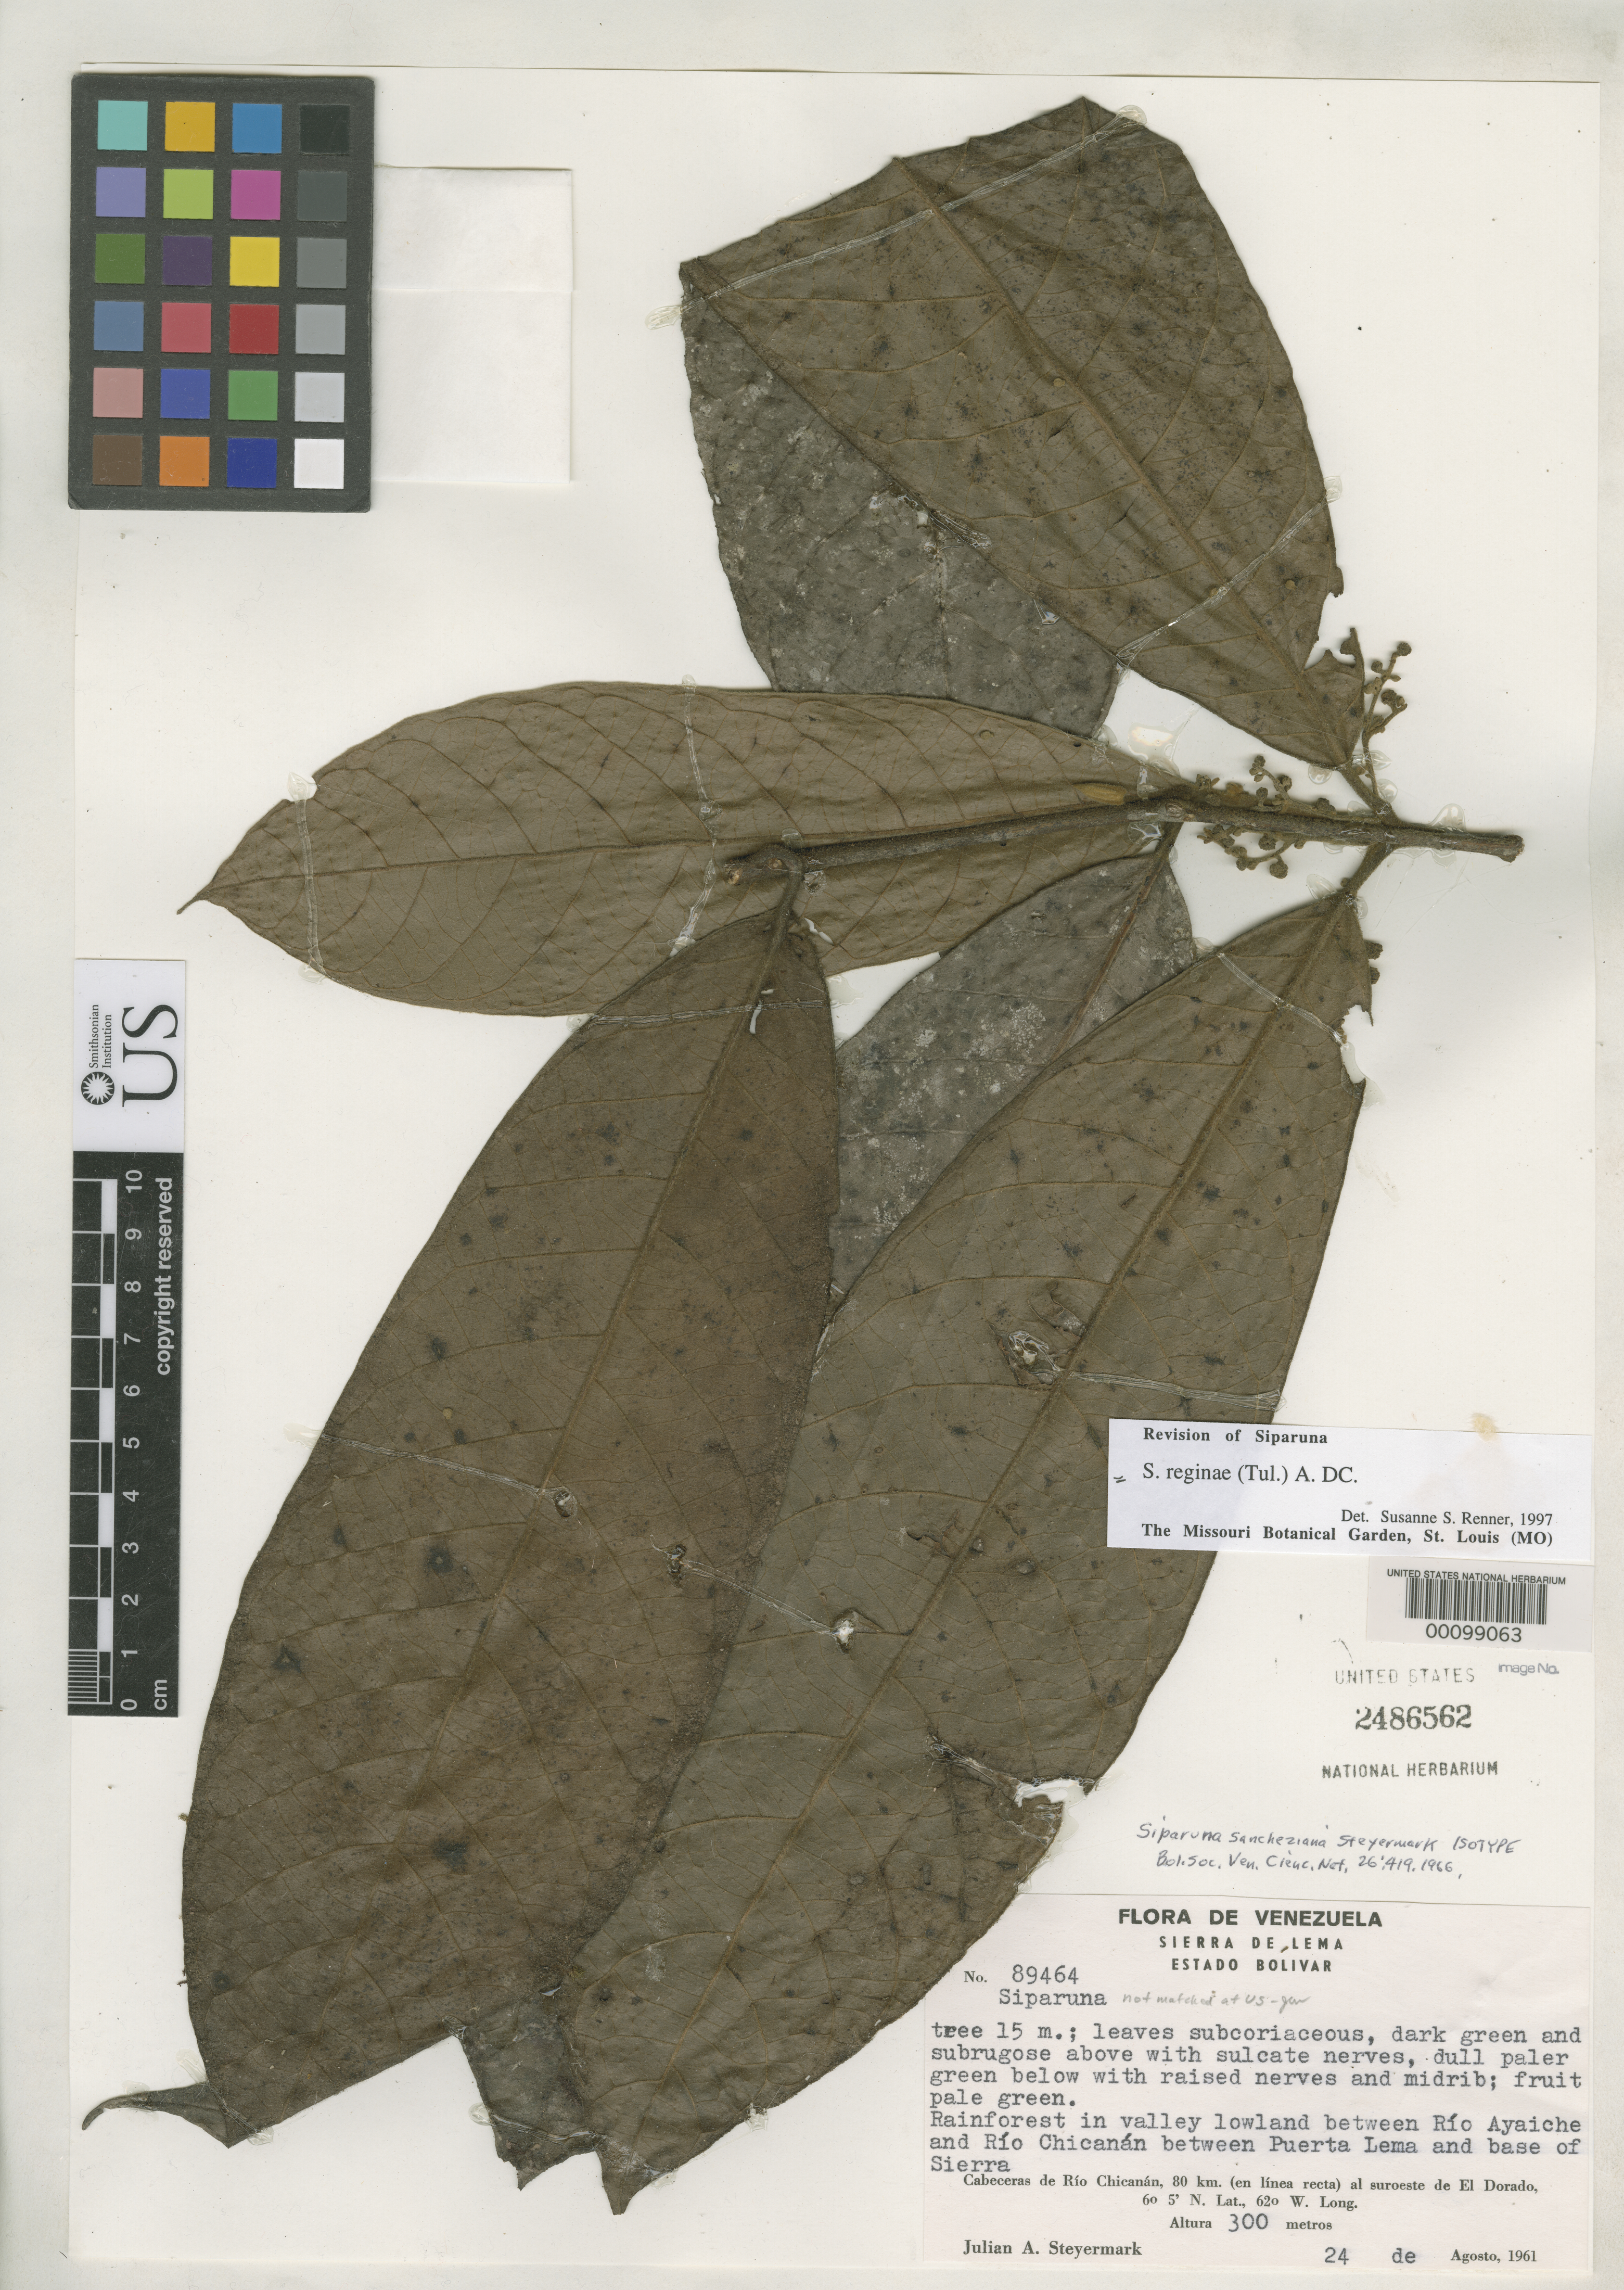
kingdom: Plantae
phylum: Tracheophyta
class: Magnoliopsida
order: Laurales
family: Siparunaceae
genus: Siparuna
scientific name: Siparuna sancheziana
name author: Steyerm.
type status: Isotype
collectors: J. Steyermark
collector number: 89464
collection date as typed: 24 Aug 1961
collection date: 1961-08-24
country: Venezuela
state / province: Bolivar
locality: Sierra de Lema.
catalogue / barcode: US 2486562